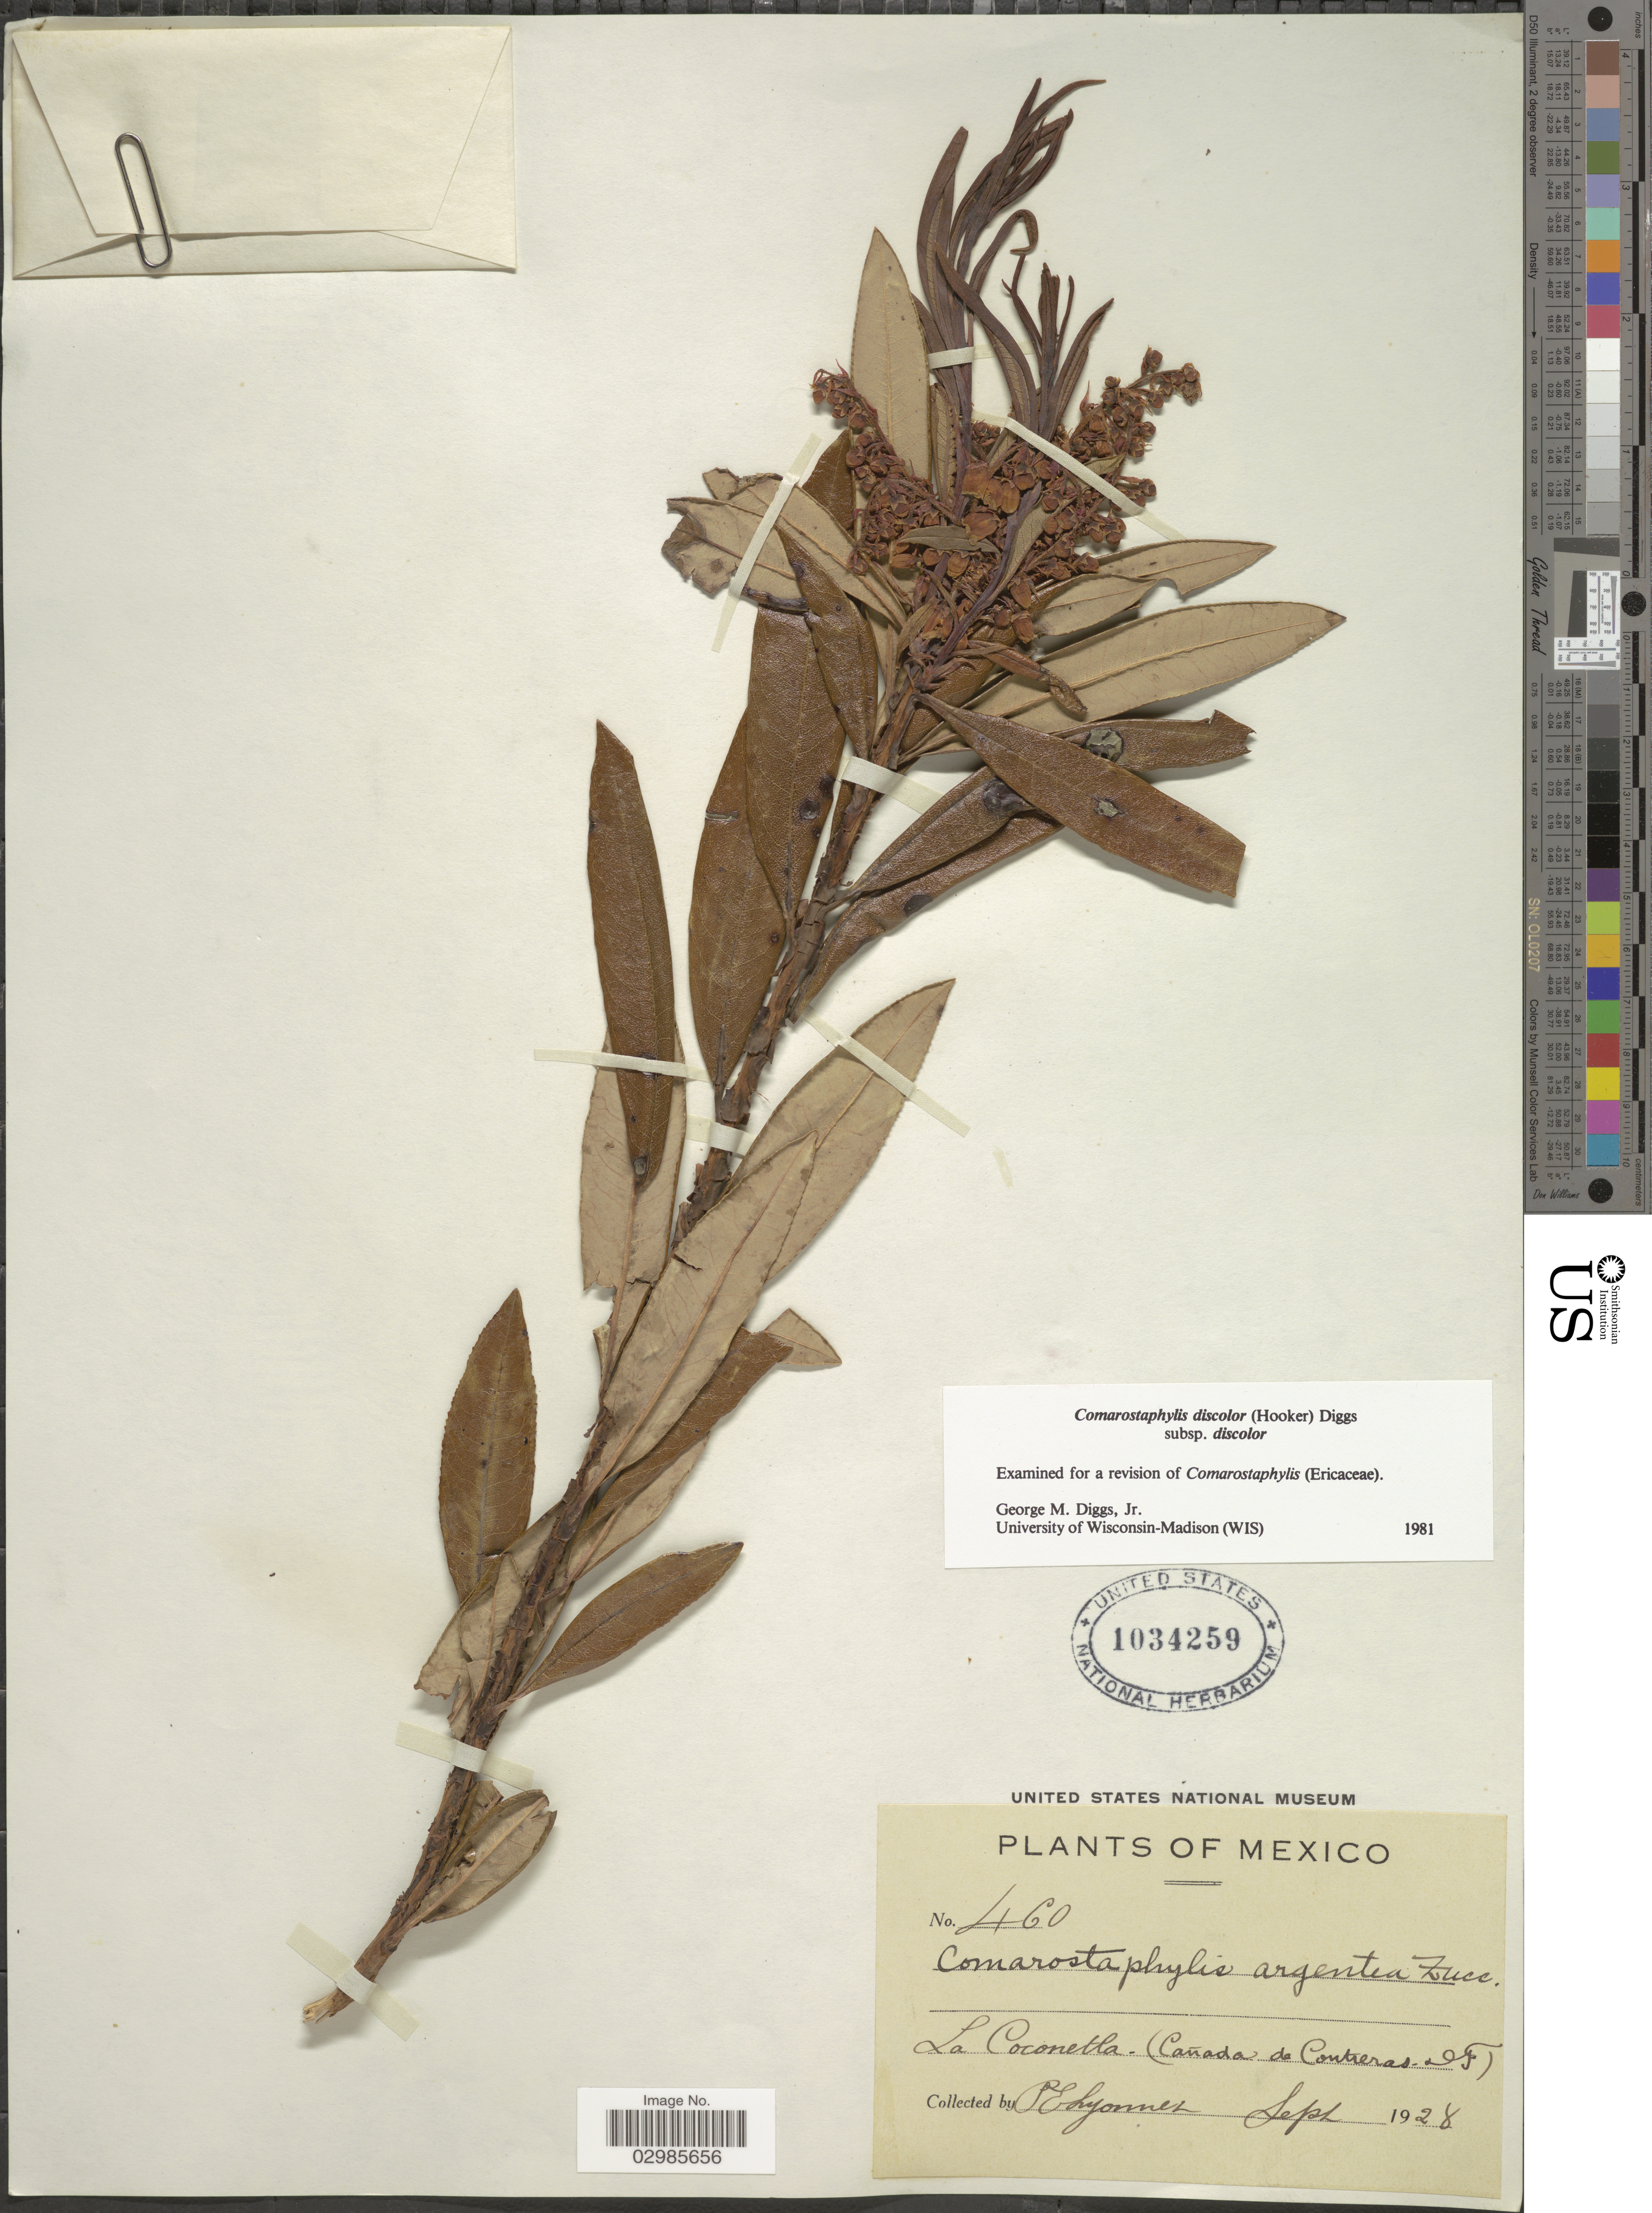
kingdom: Plantae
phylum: Tracheophyta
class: Magnoliopsida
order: Ericales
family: Ericaceae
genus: Comarostaphylis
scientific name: Comarostaphylis discolor subsp. discolor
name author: (Hook.) Diggs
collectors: P. Lyonnet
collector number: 460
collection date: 1928-09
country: Mexico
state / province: Distrito Federal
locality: La Coconetla (Cañada de Contreras DF).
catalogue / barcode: US 1034259